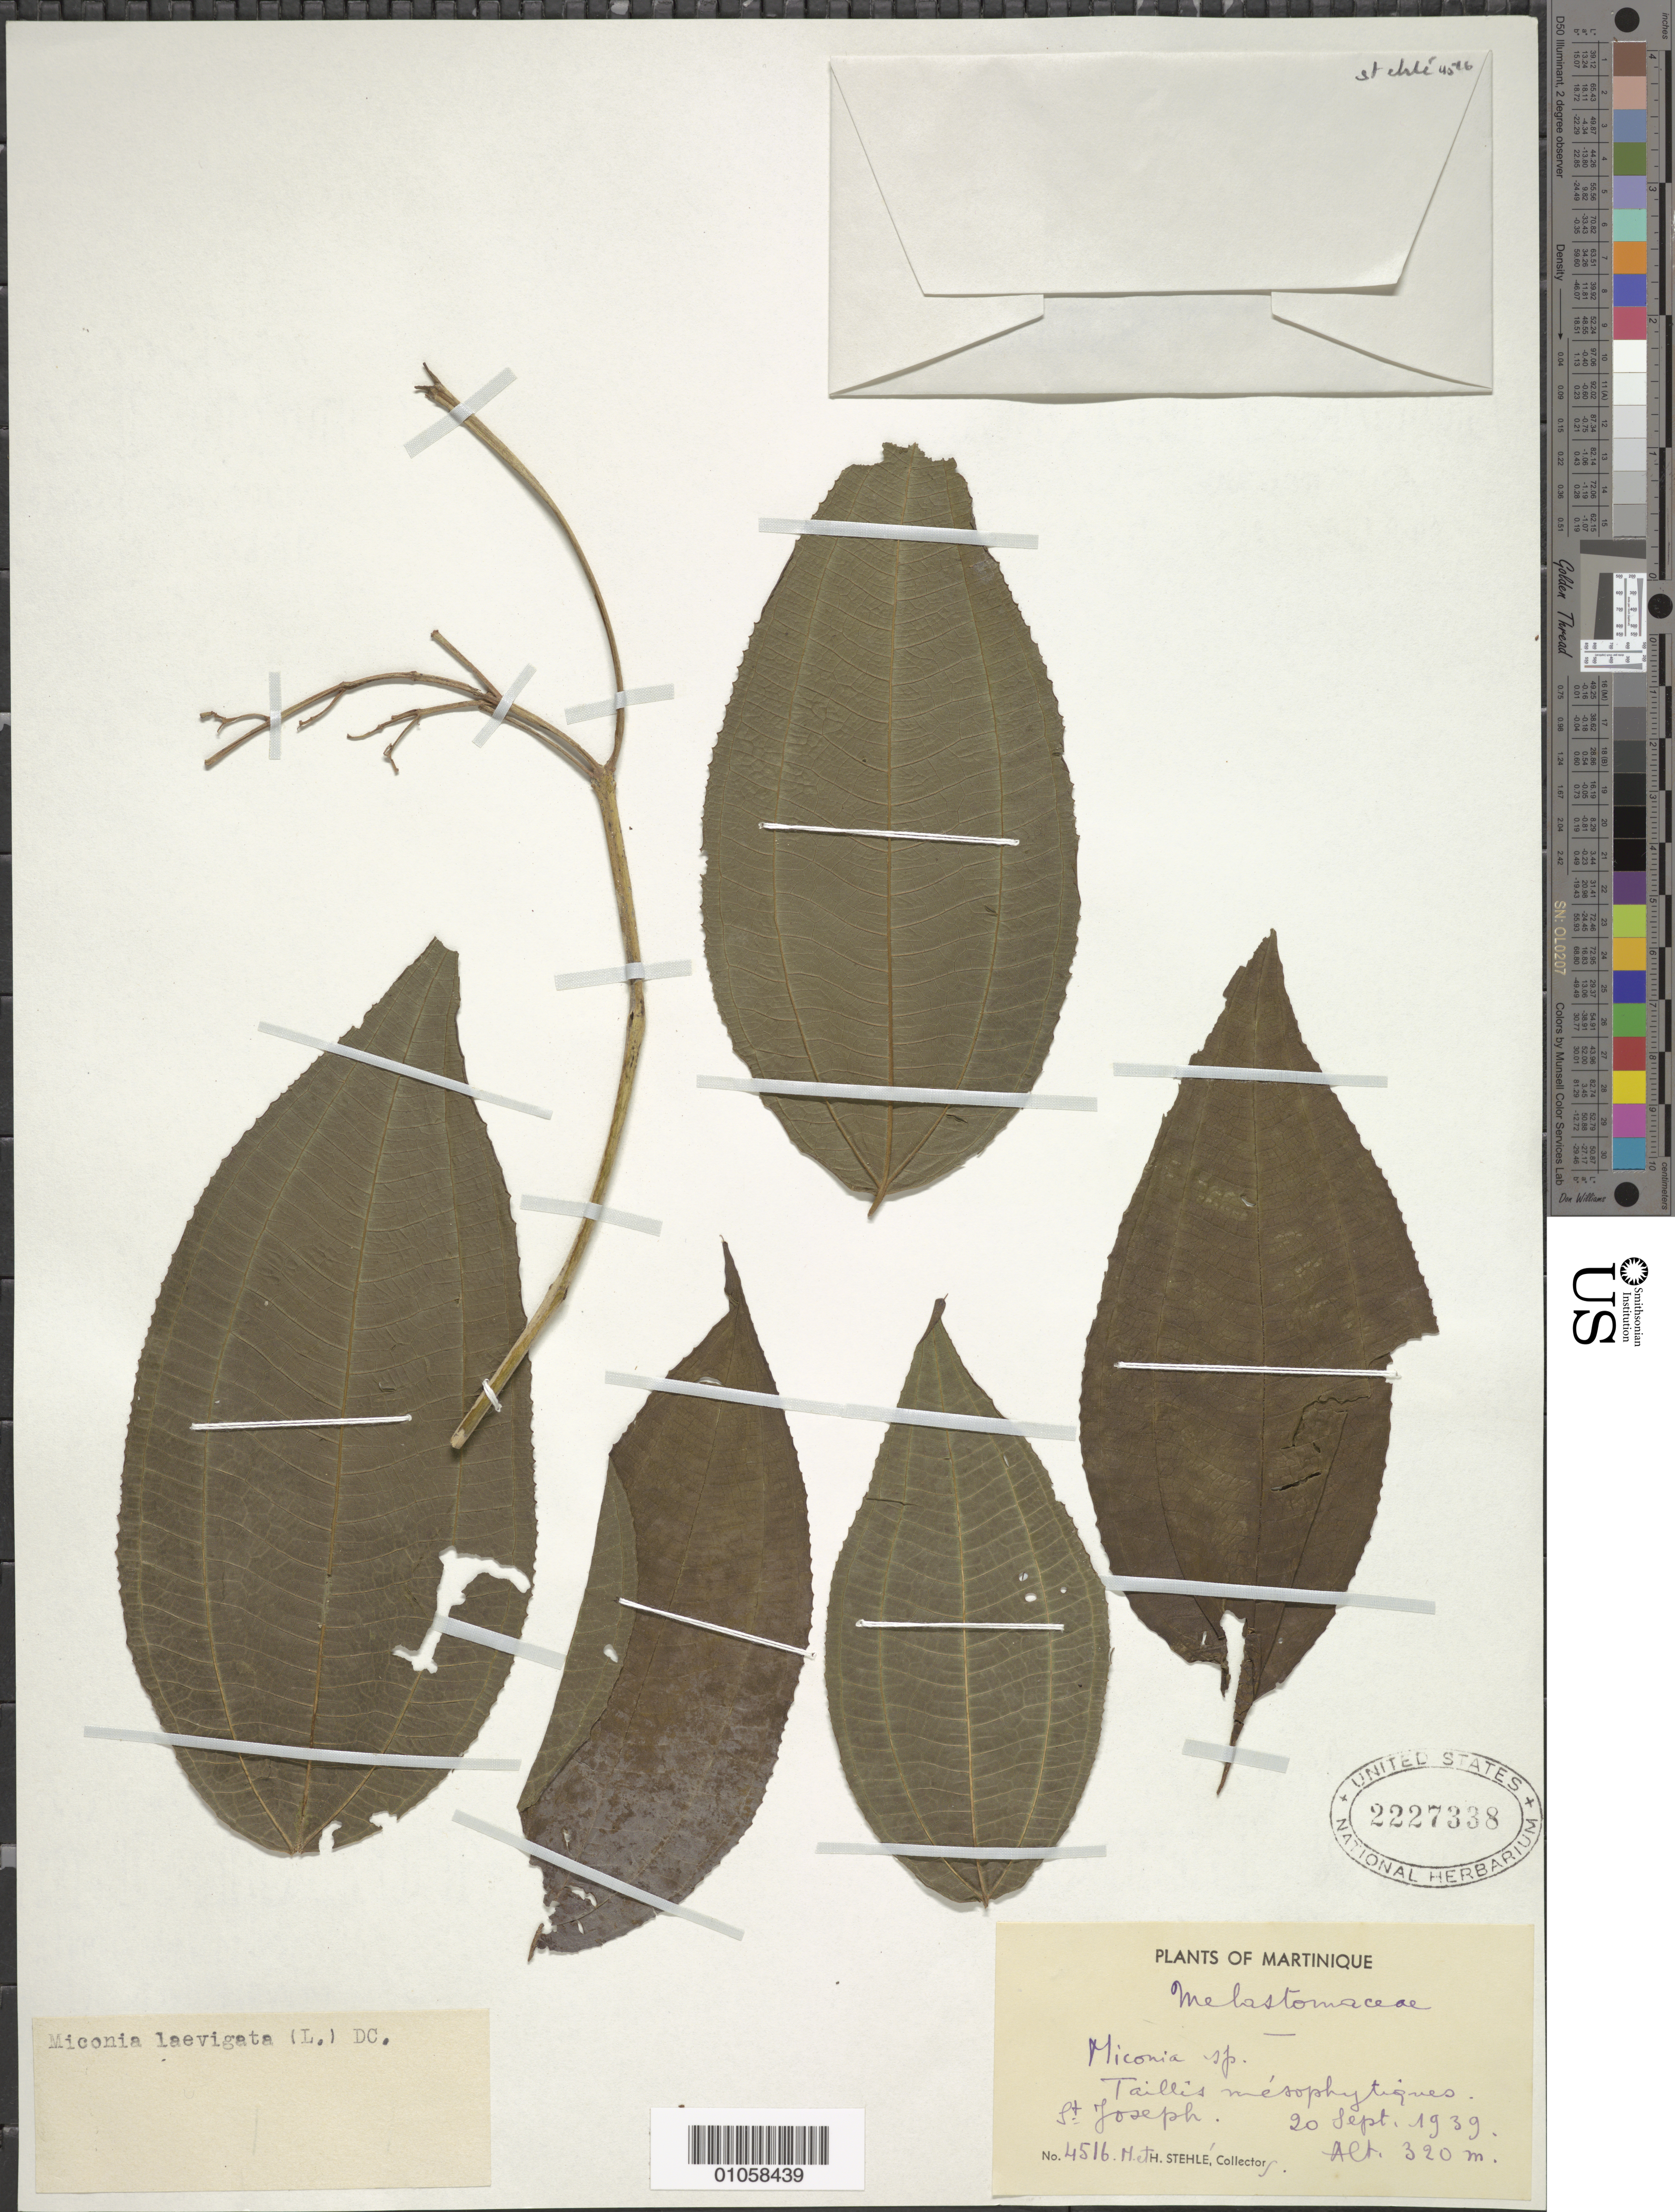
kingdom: Plantae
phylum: Tracheophyta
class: Magnoliopsida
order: Myrtales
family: Melastomataceae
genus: Miconia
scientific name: Miconia laevigata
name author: (L.) D. Don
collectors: H. Stehlé & M. Stehlé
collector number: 4516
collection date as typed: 20 Sep 1939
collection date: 1939-09-20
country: Martinique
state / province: Fort-de-France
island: Martinique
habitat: Tailles mésophytiques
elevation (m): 320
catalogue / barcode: US 2227338